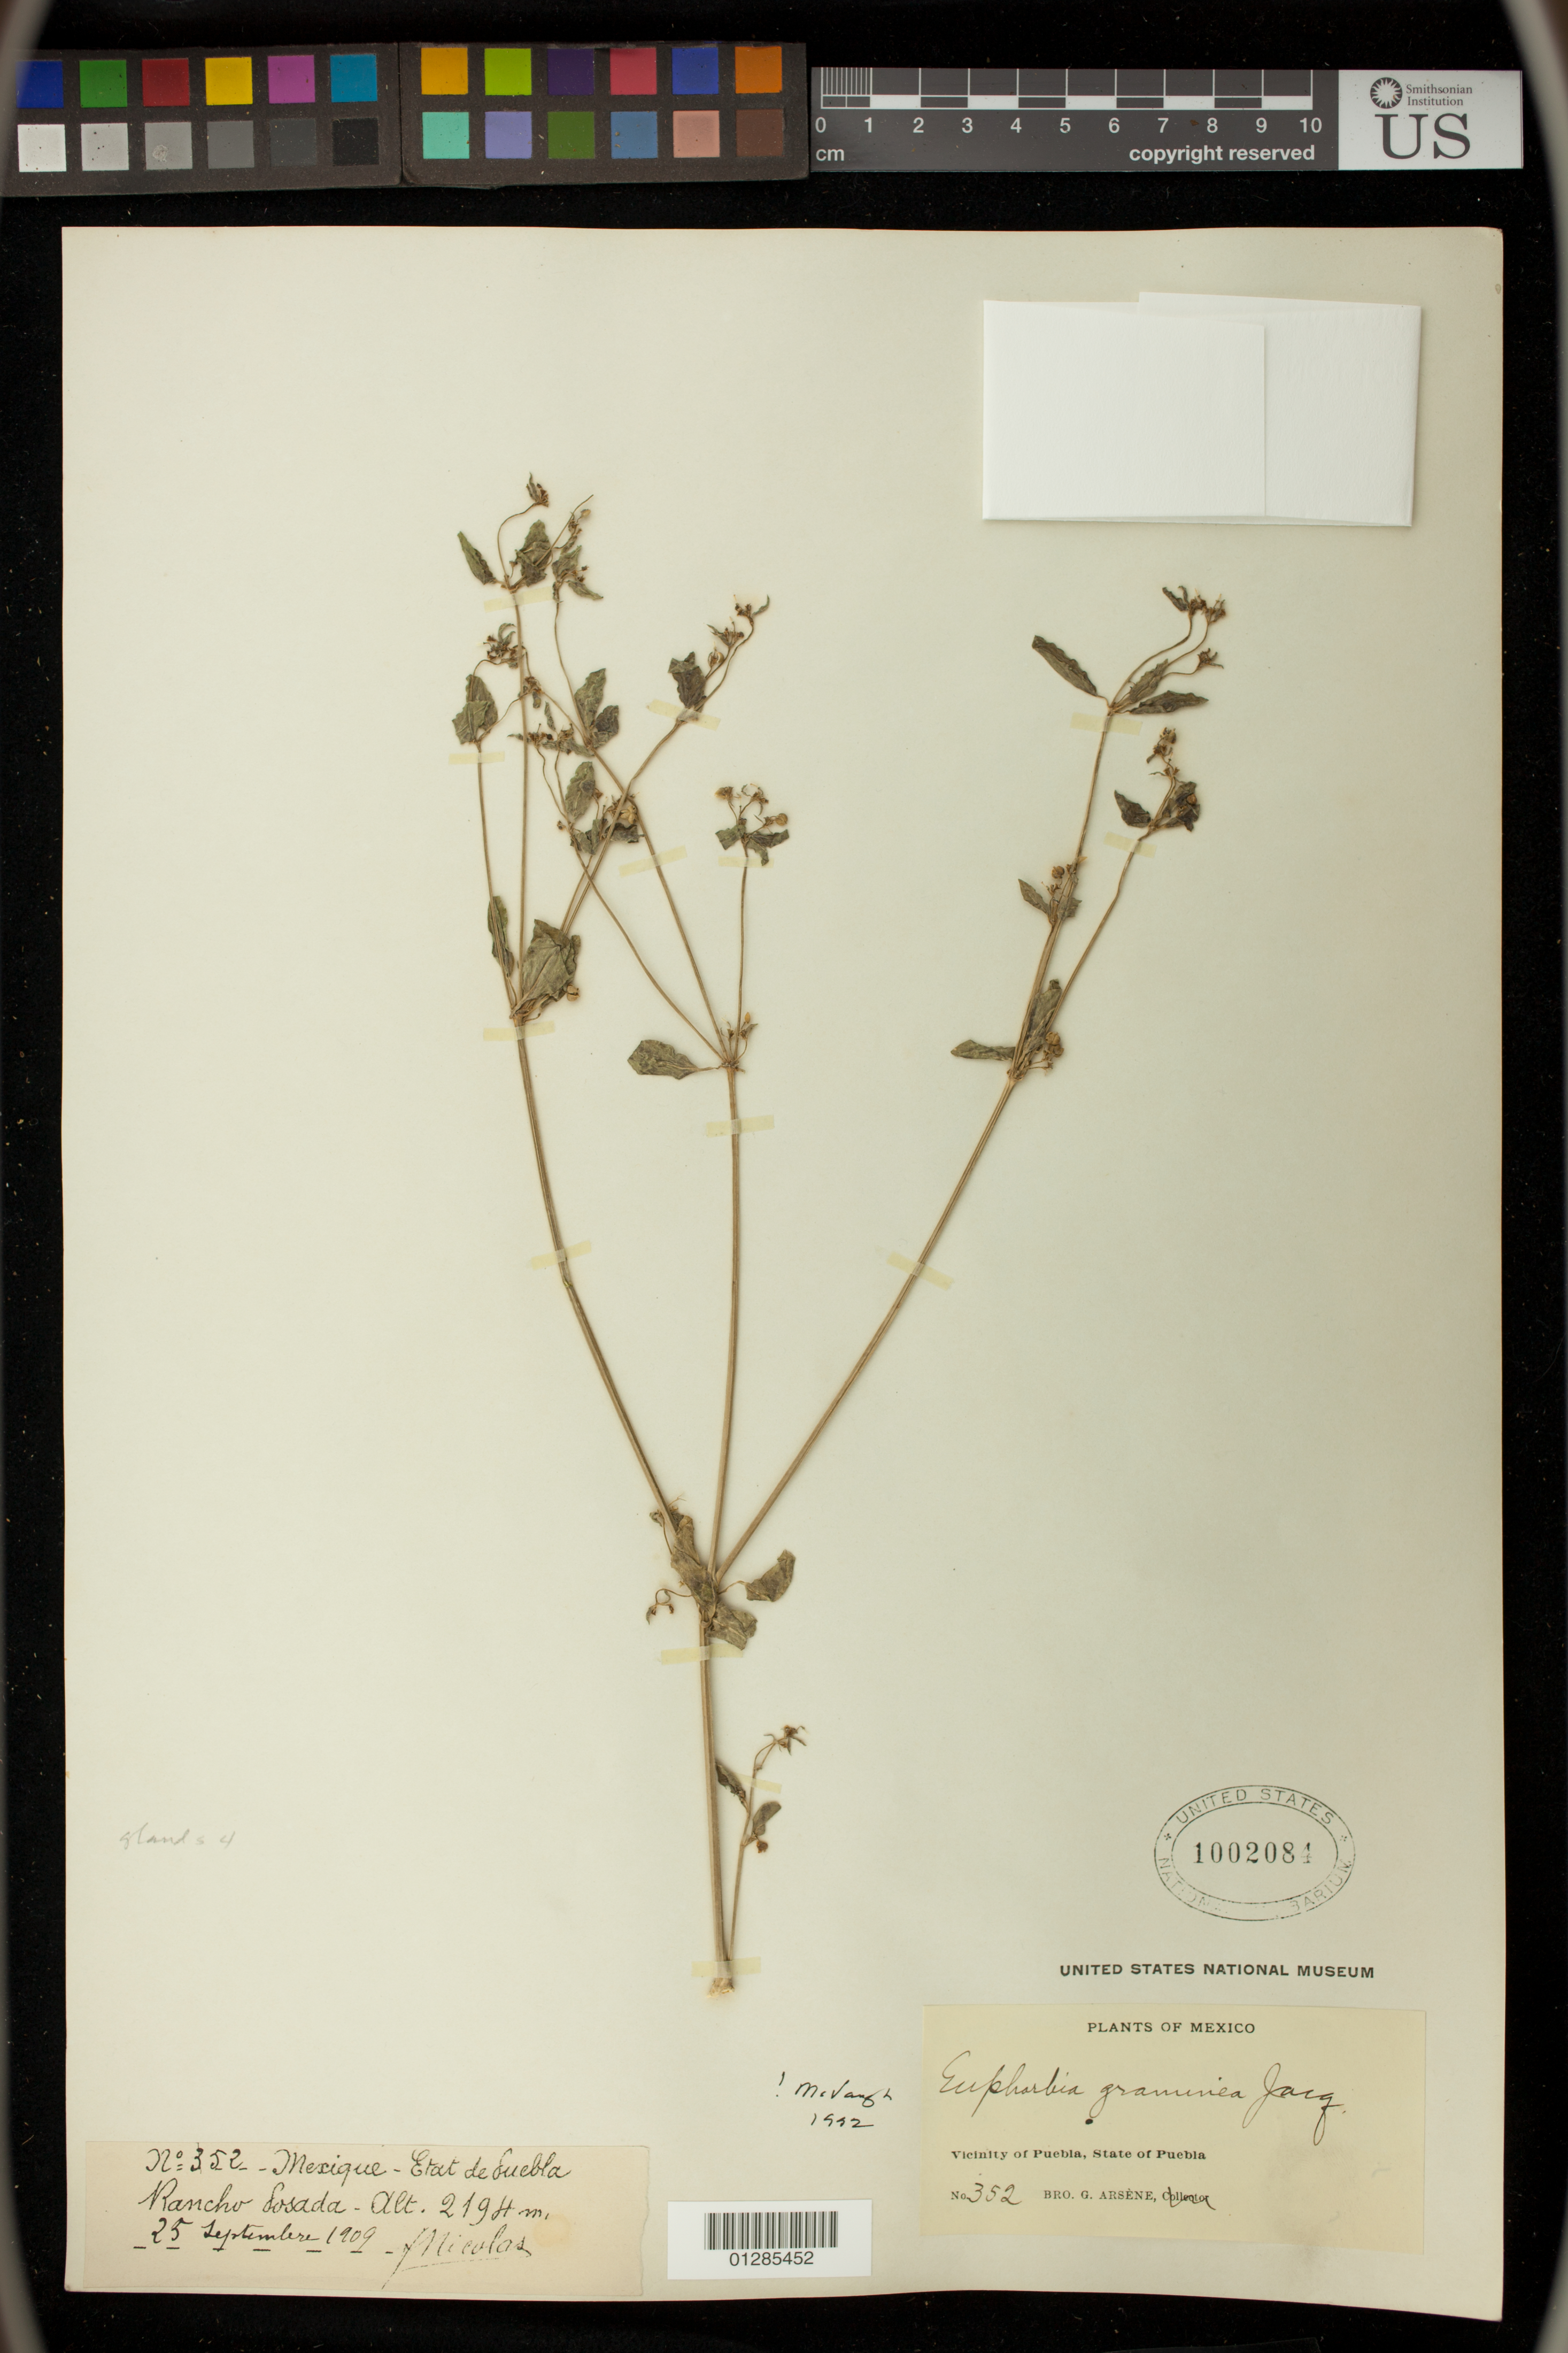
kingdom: Plantae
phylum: Tracheophyta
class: Magnoliopsida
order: Malpighiales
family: Euphorbiaceae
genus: Euphorbia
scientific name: Euphorbia graminea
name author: Jacq.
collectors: Bro. G. Arsène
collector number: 352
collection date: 1909-09-25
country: Mexico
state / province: Puebla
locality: Vicinity of Puebla,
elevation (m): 2194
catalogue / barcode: US 1002081